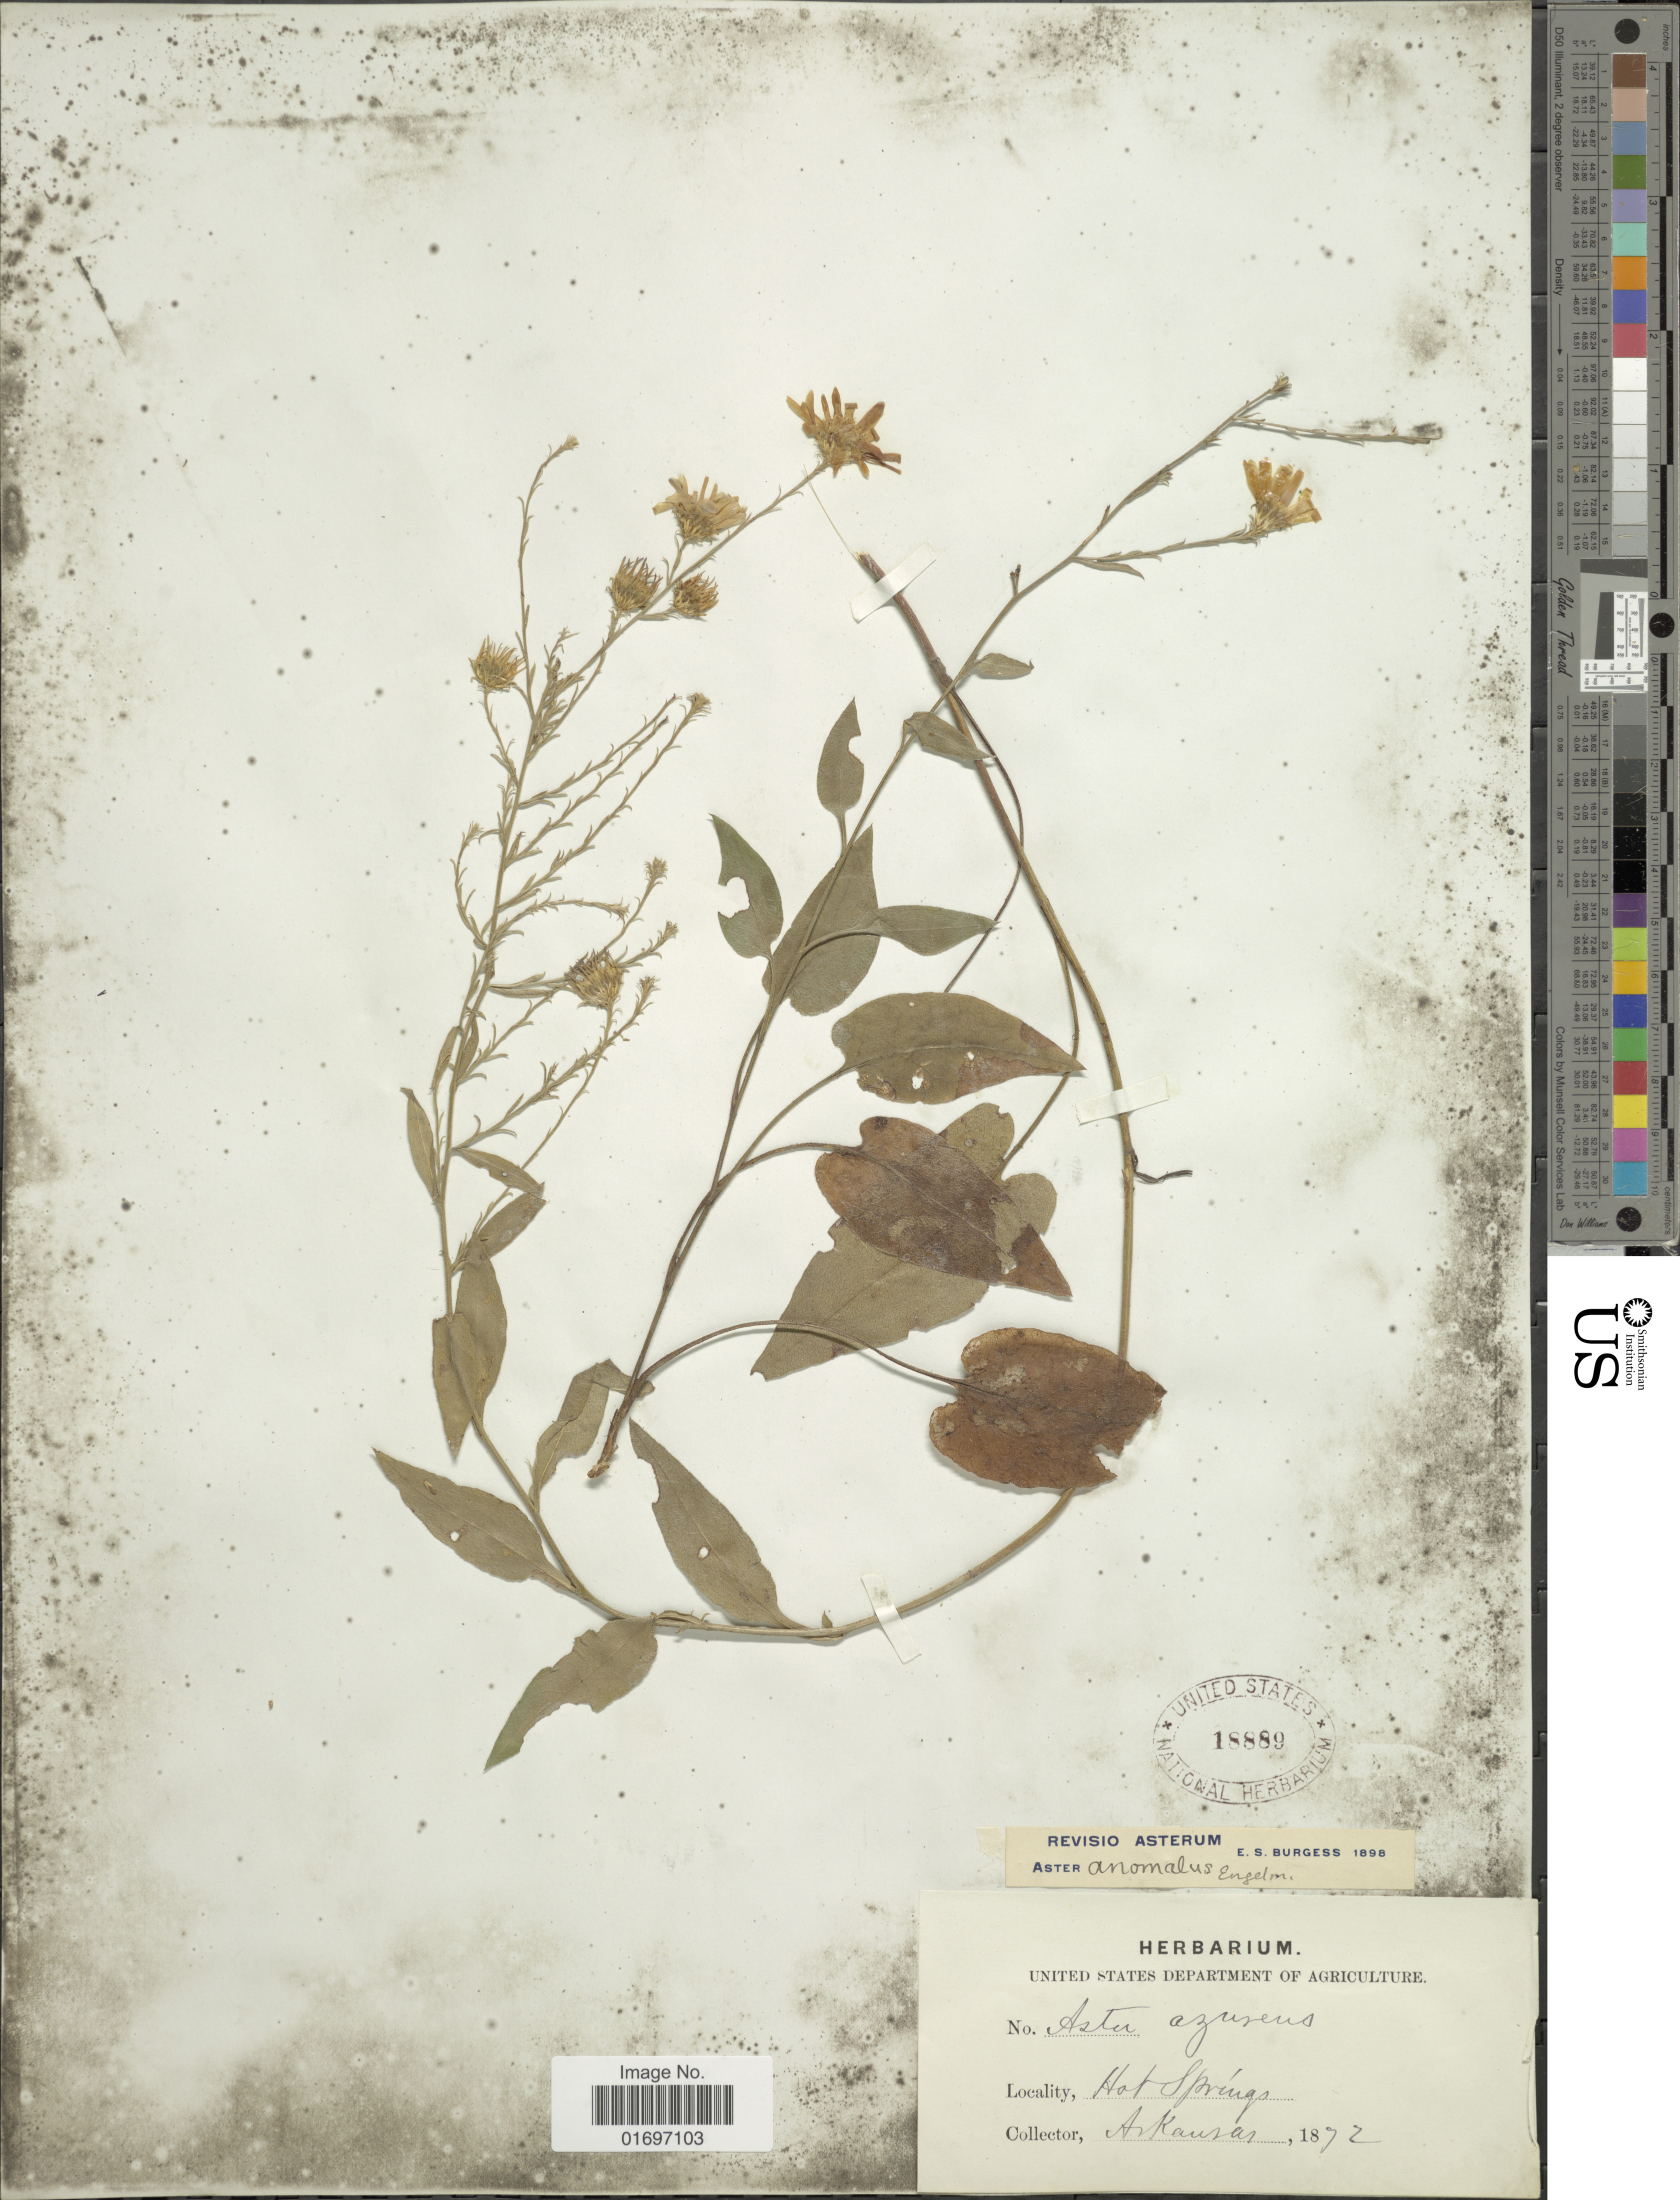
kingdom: Plantae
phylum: Tracheophyta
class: Magnoliopsida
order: Asterales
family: Asteraceae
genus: Symphyotrichum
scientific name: Symphyotrichum anomalum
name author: (Engelm.) G.L. Nesom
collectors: United States Department of Agriculture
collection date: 1872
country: United States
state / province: Arkansas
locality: Hot Springs. Arkansas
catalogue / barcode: US 18889